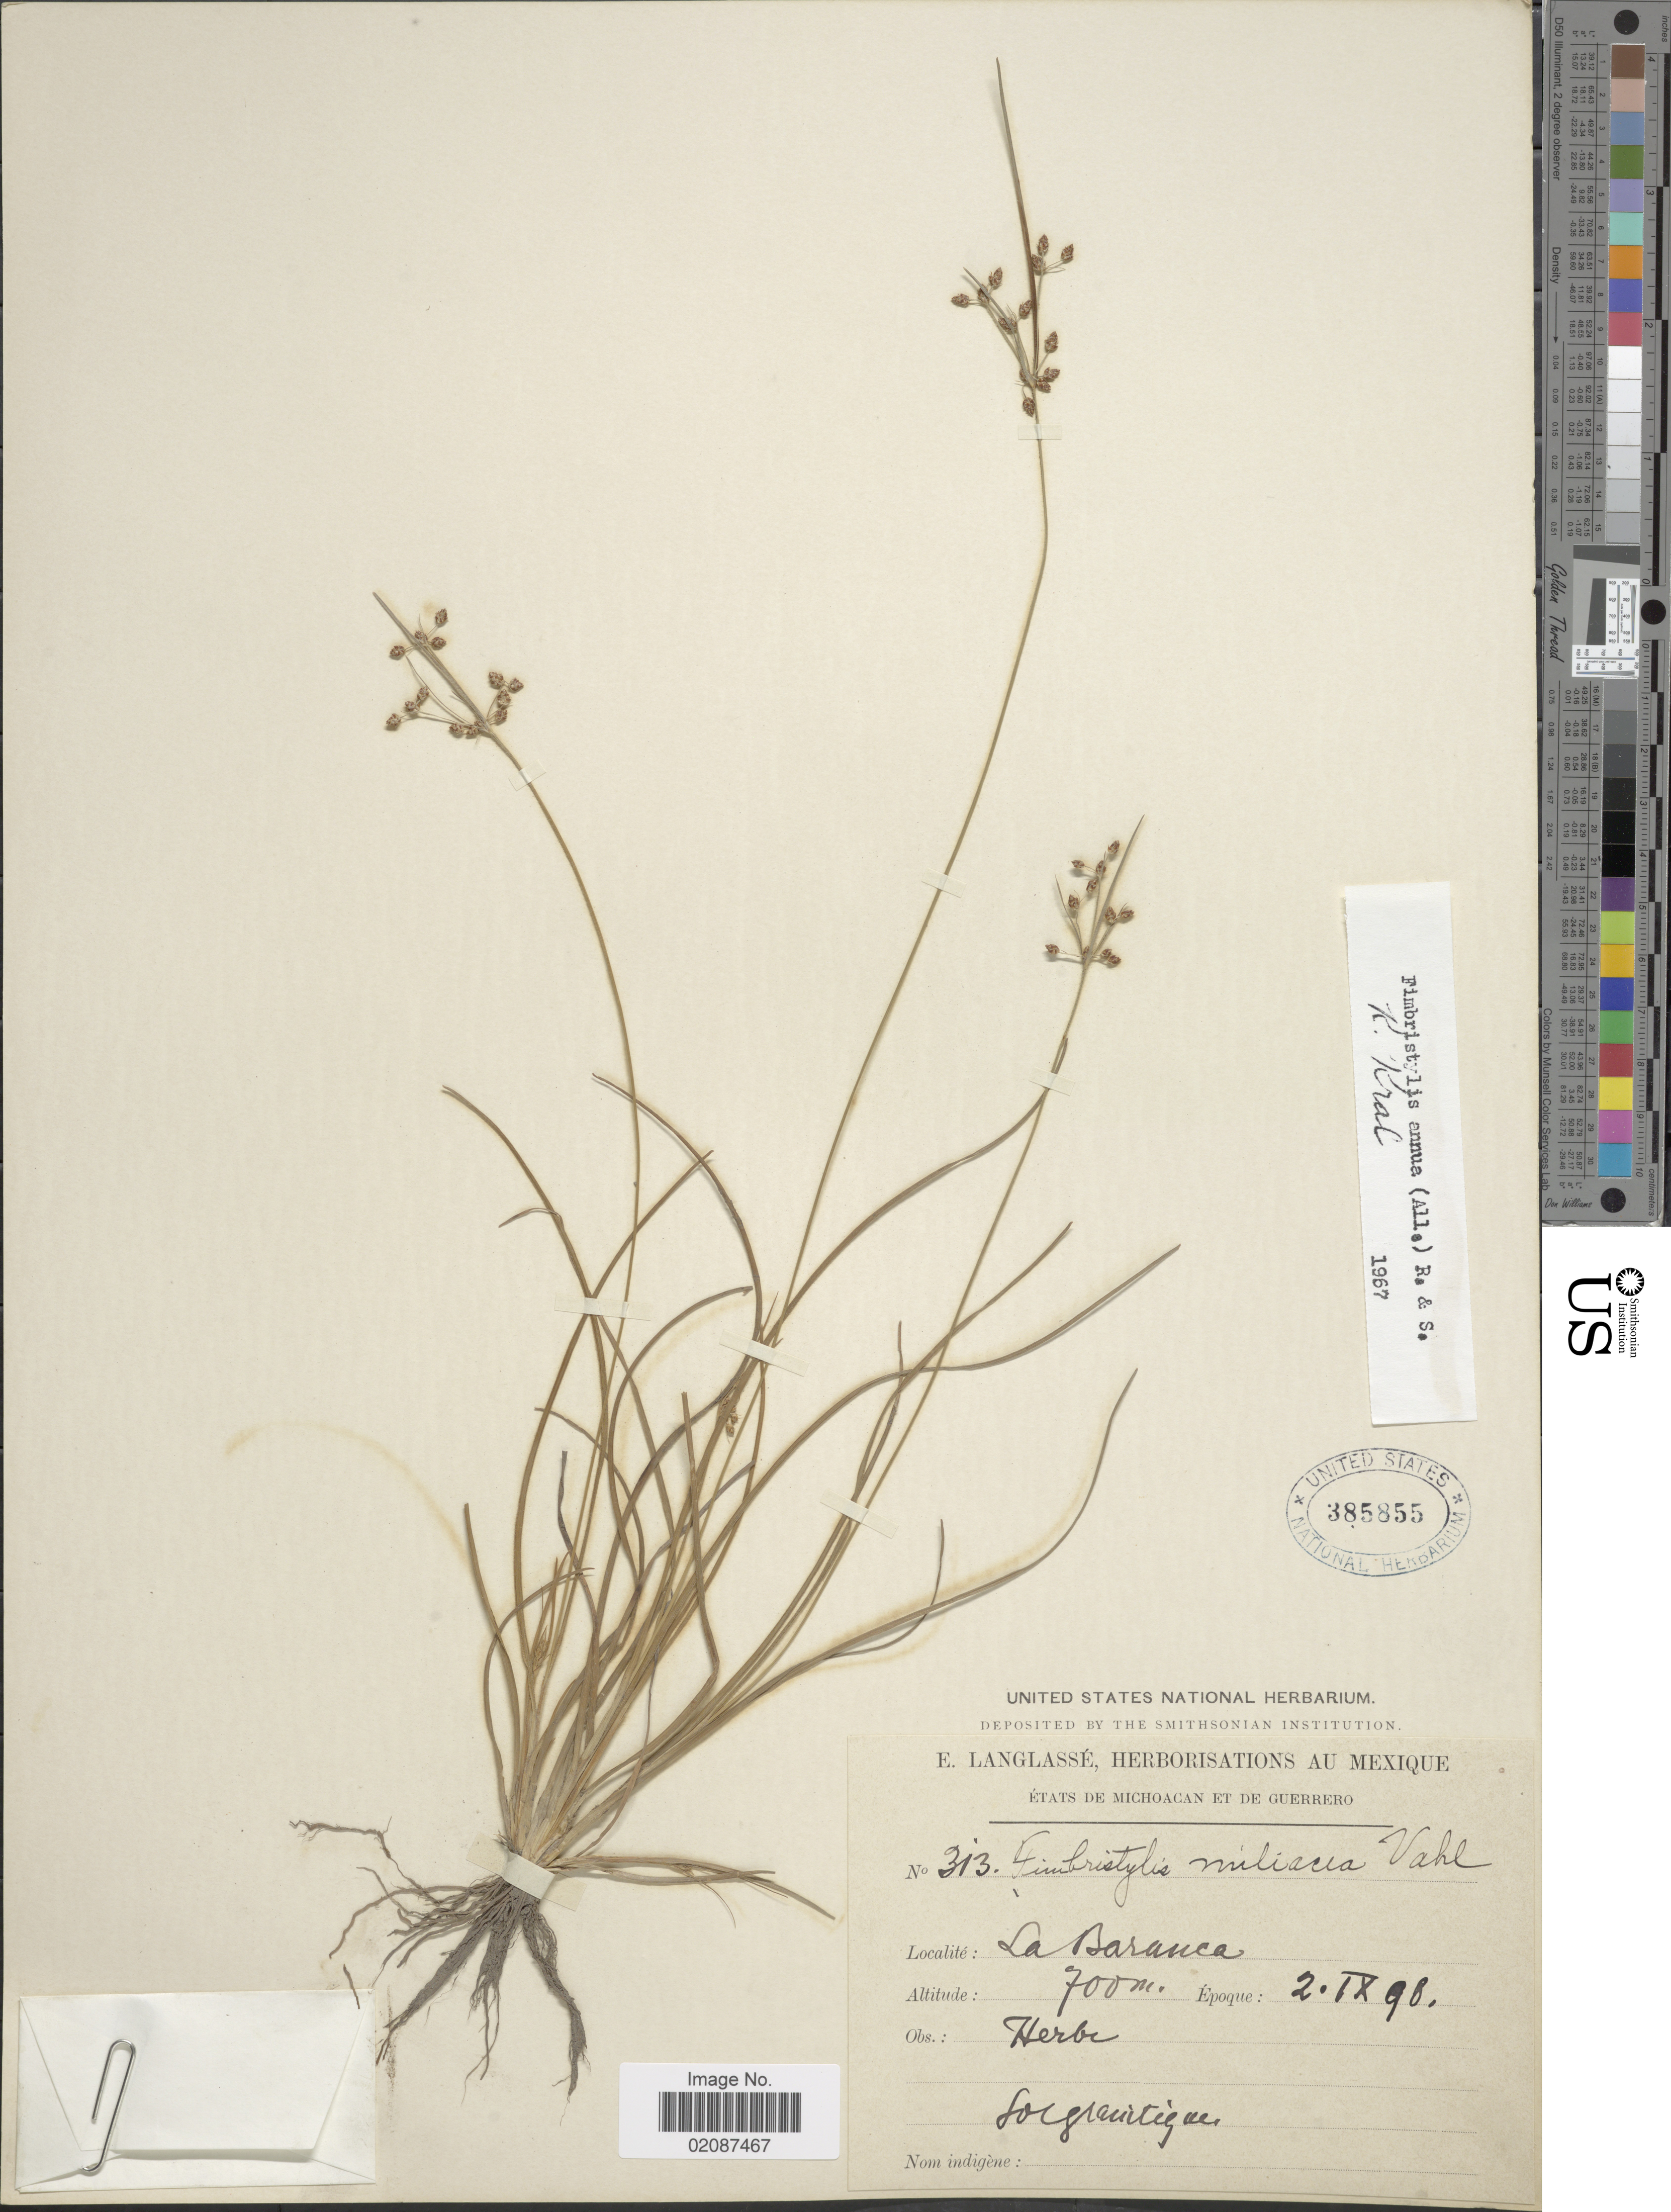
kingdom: Plantae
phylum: Tracheophyta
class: Liliopsida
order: Poales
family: Cyperaceae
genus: Fimbristylis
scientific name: Fimbristylis annua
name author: (All.) Roem. & Schult.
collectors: E. Langlassé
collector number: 313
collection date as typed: Transcribed d/m/y: 2/9/98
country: Mexico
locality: Etats de Michoacan et de Guerrero, La Baranca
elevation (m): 700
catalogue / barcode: US 385855